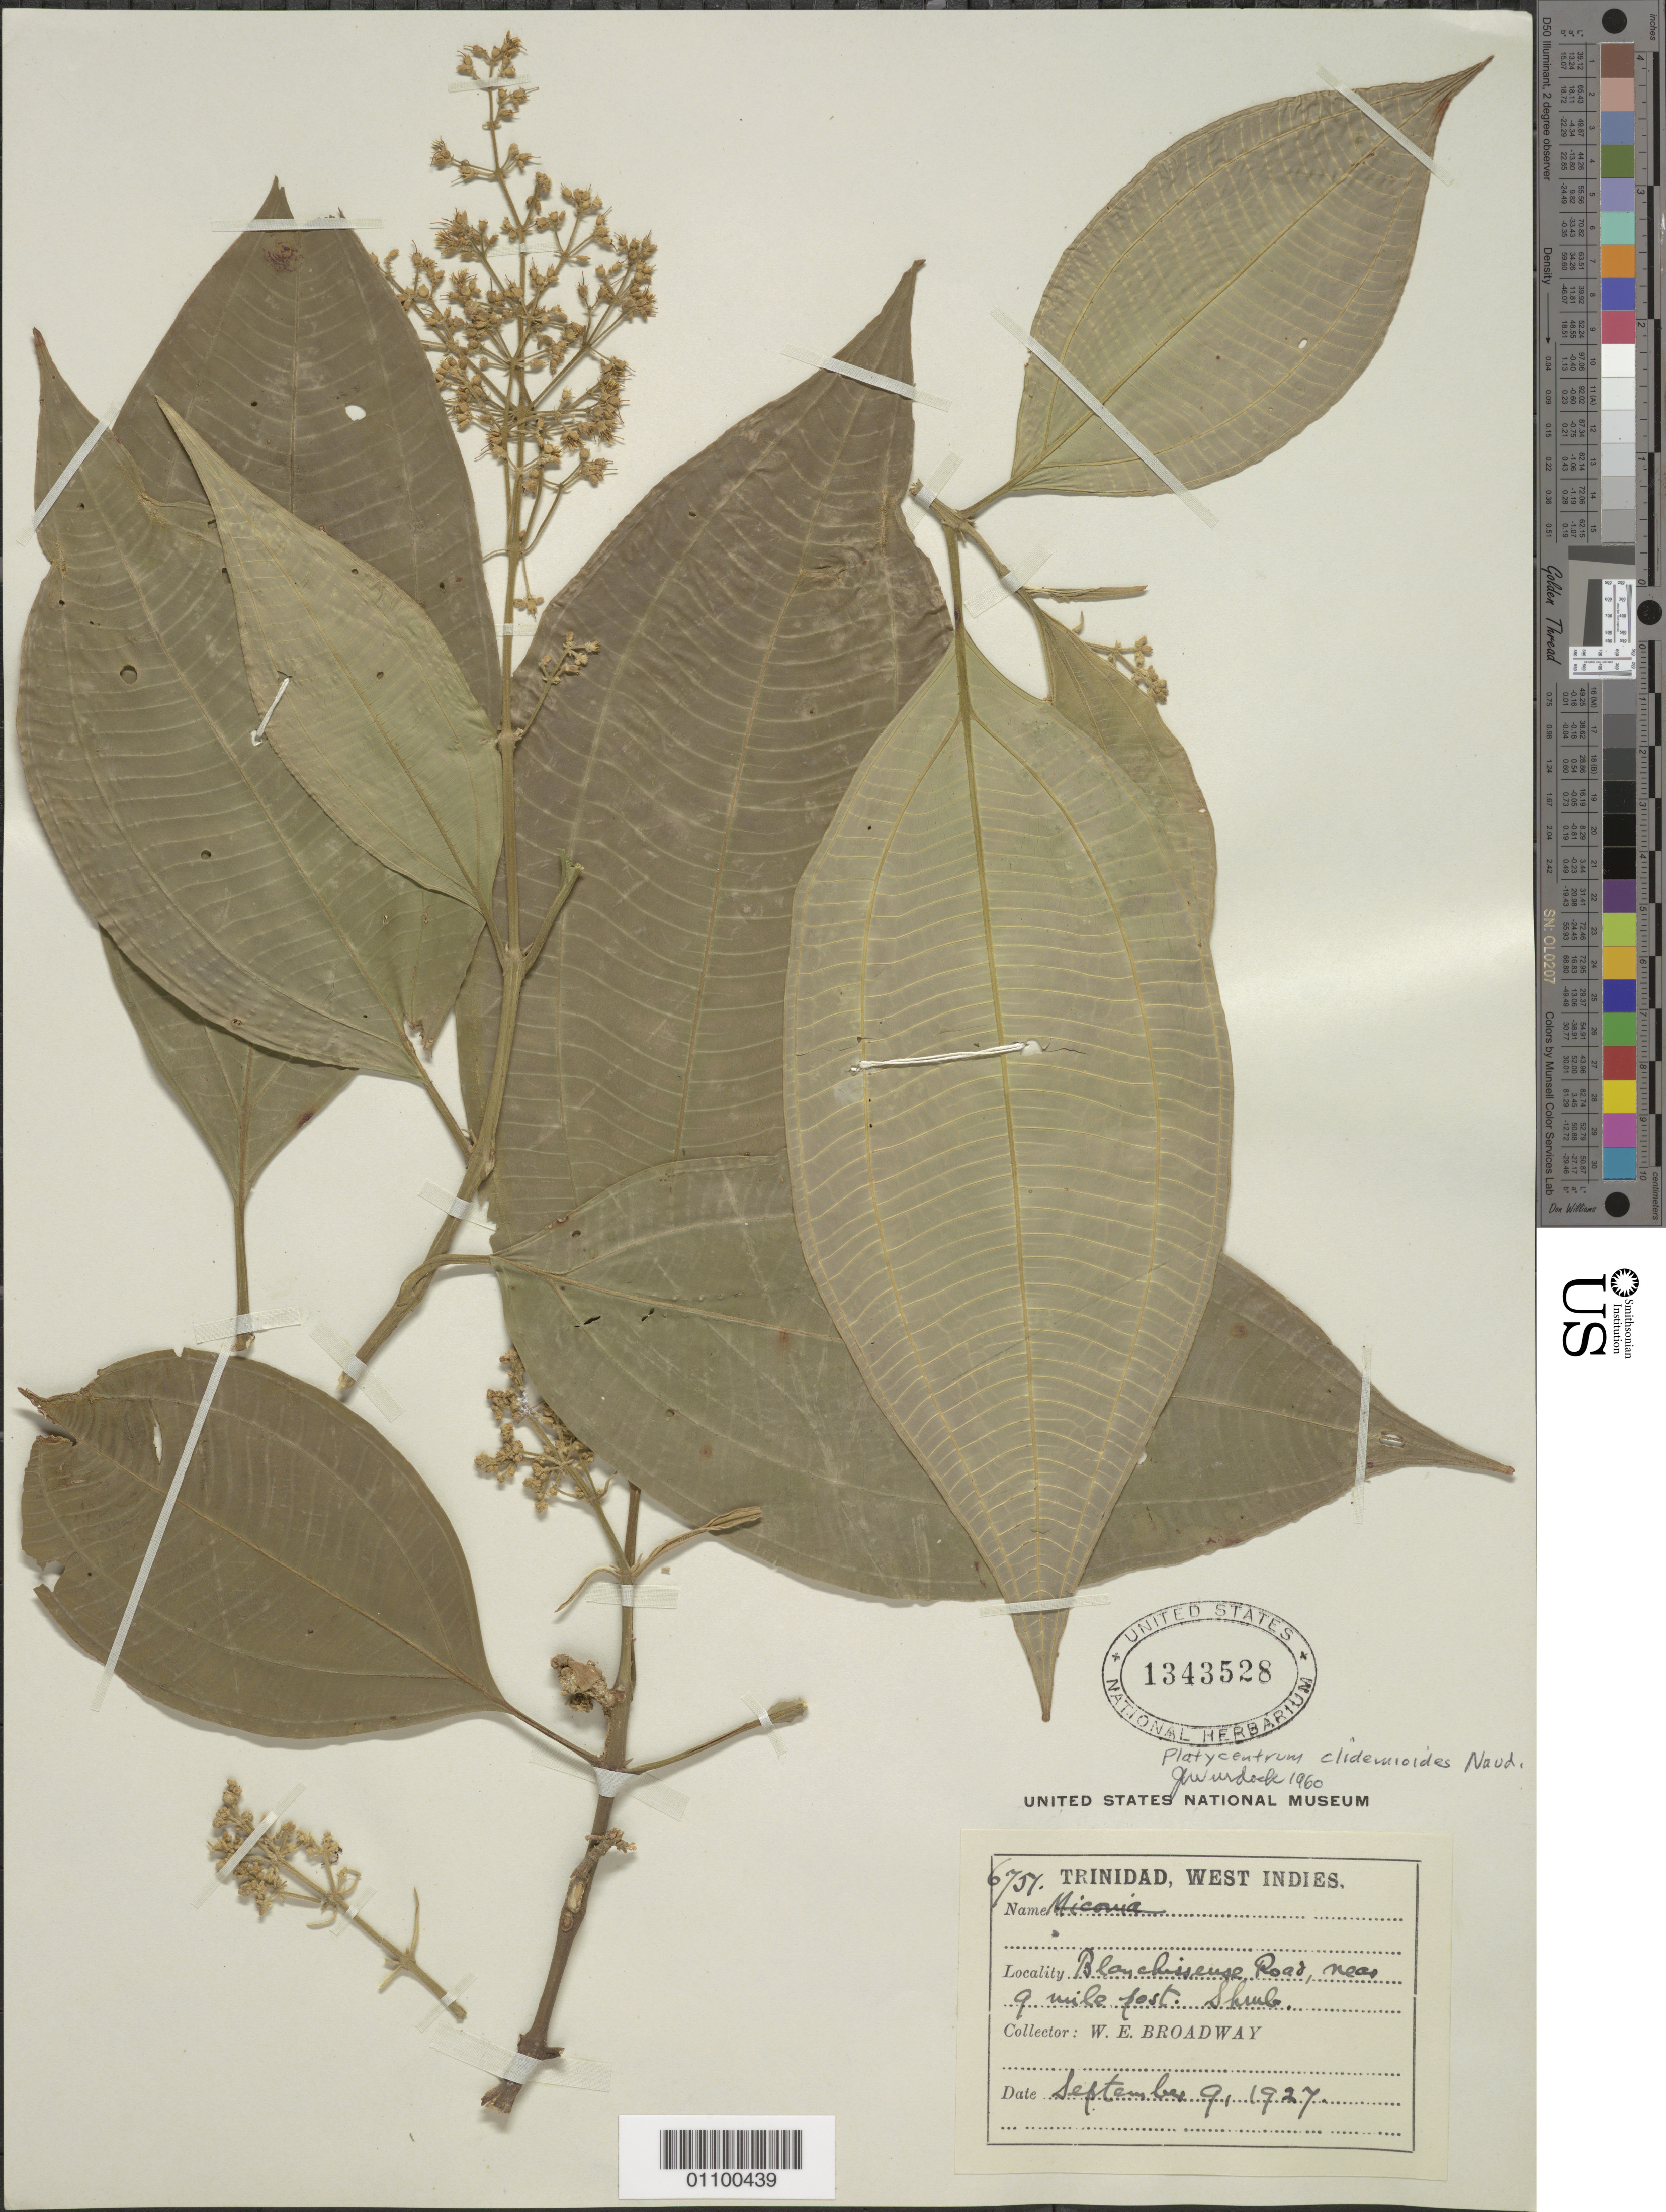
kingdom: Plantae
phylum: Tracheophyta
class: Magnoliopsida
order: Myrtales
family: Melastomataceae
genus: Platycentrum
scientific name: Platycentrum clidemioides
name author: Naudin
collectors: W. E. Broadway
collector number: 6751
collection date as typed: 09 Sep 1927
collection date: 1927-09-09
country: Trinidad and Tobago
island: Trinidad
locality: Blanchisseuse Road, near 9 mi post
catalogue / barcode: US 1343528